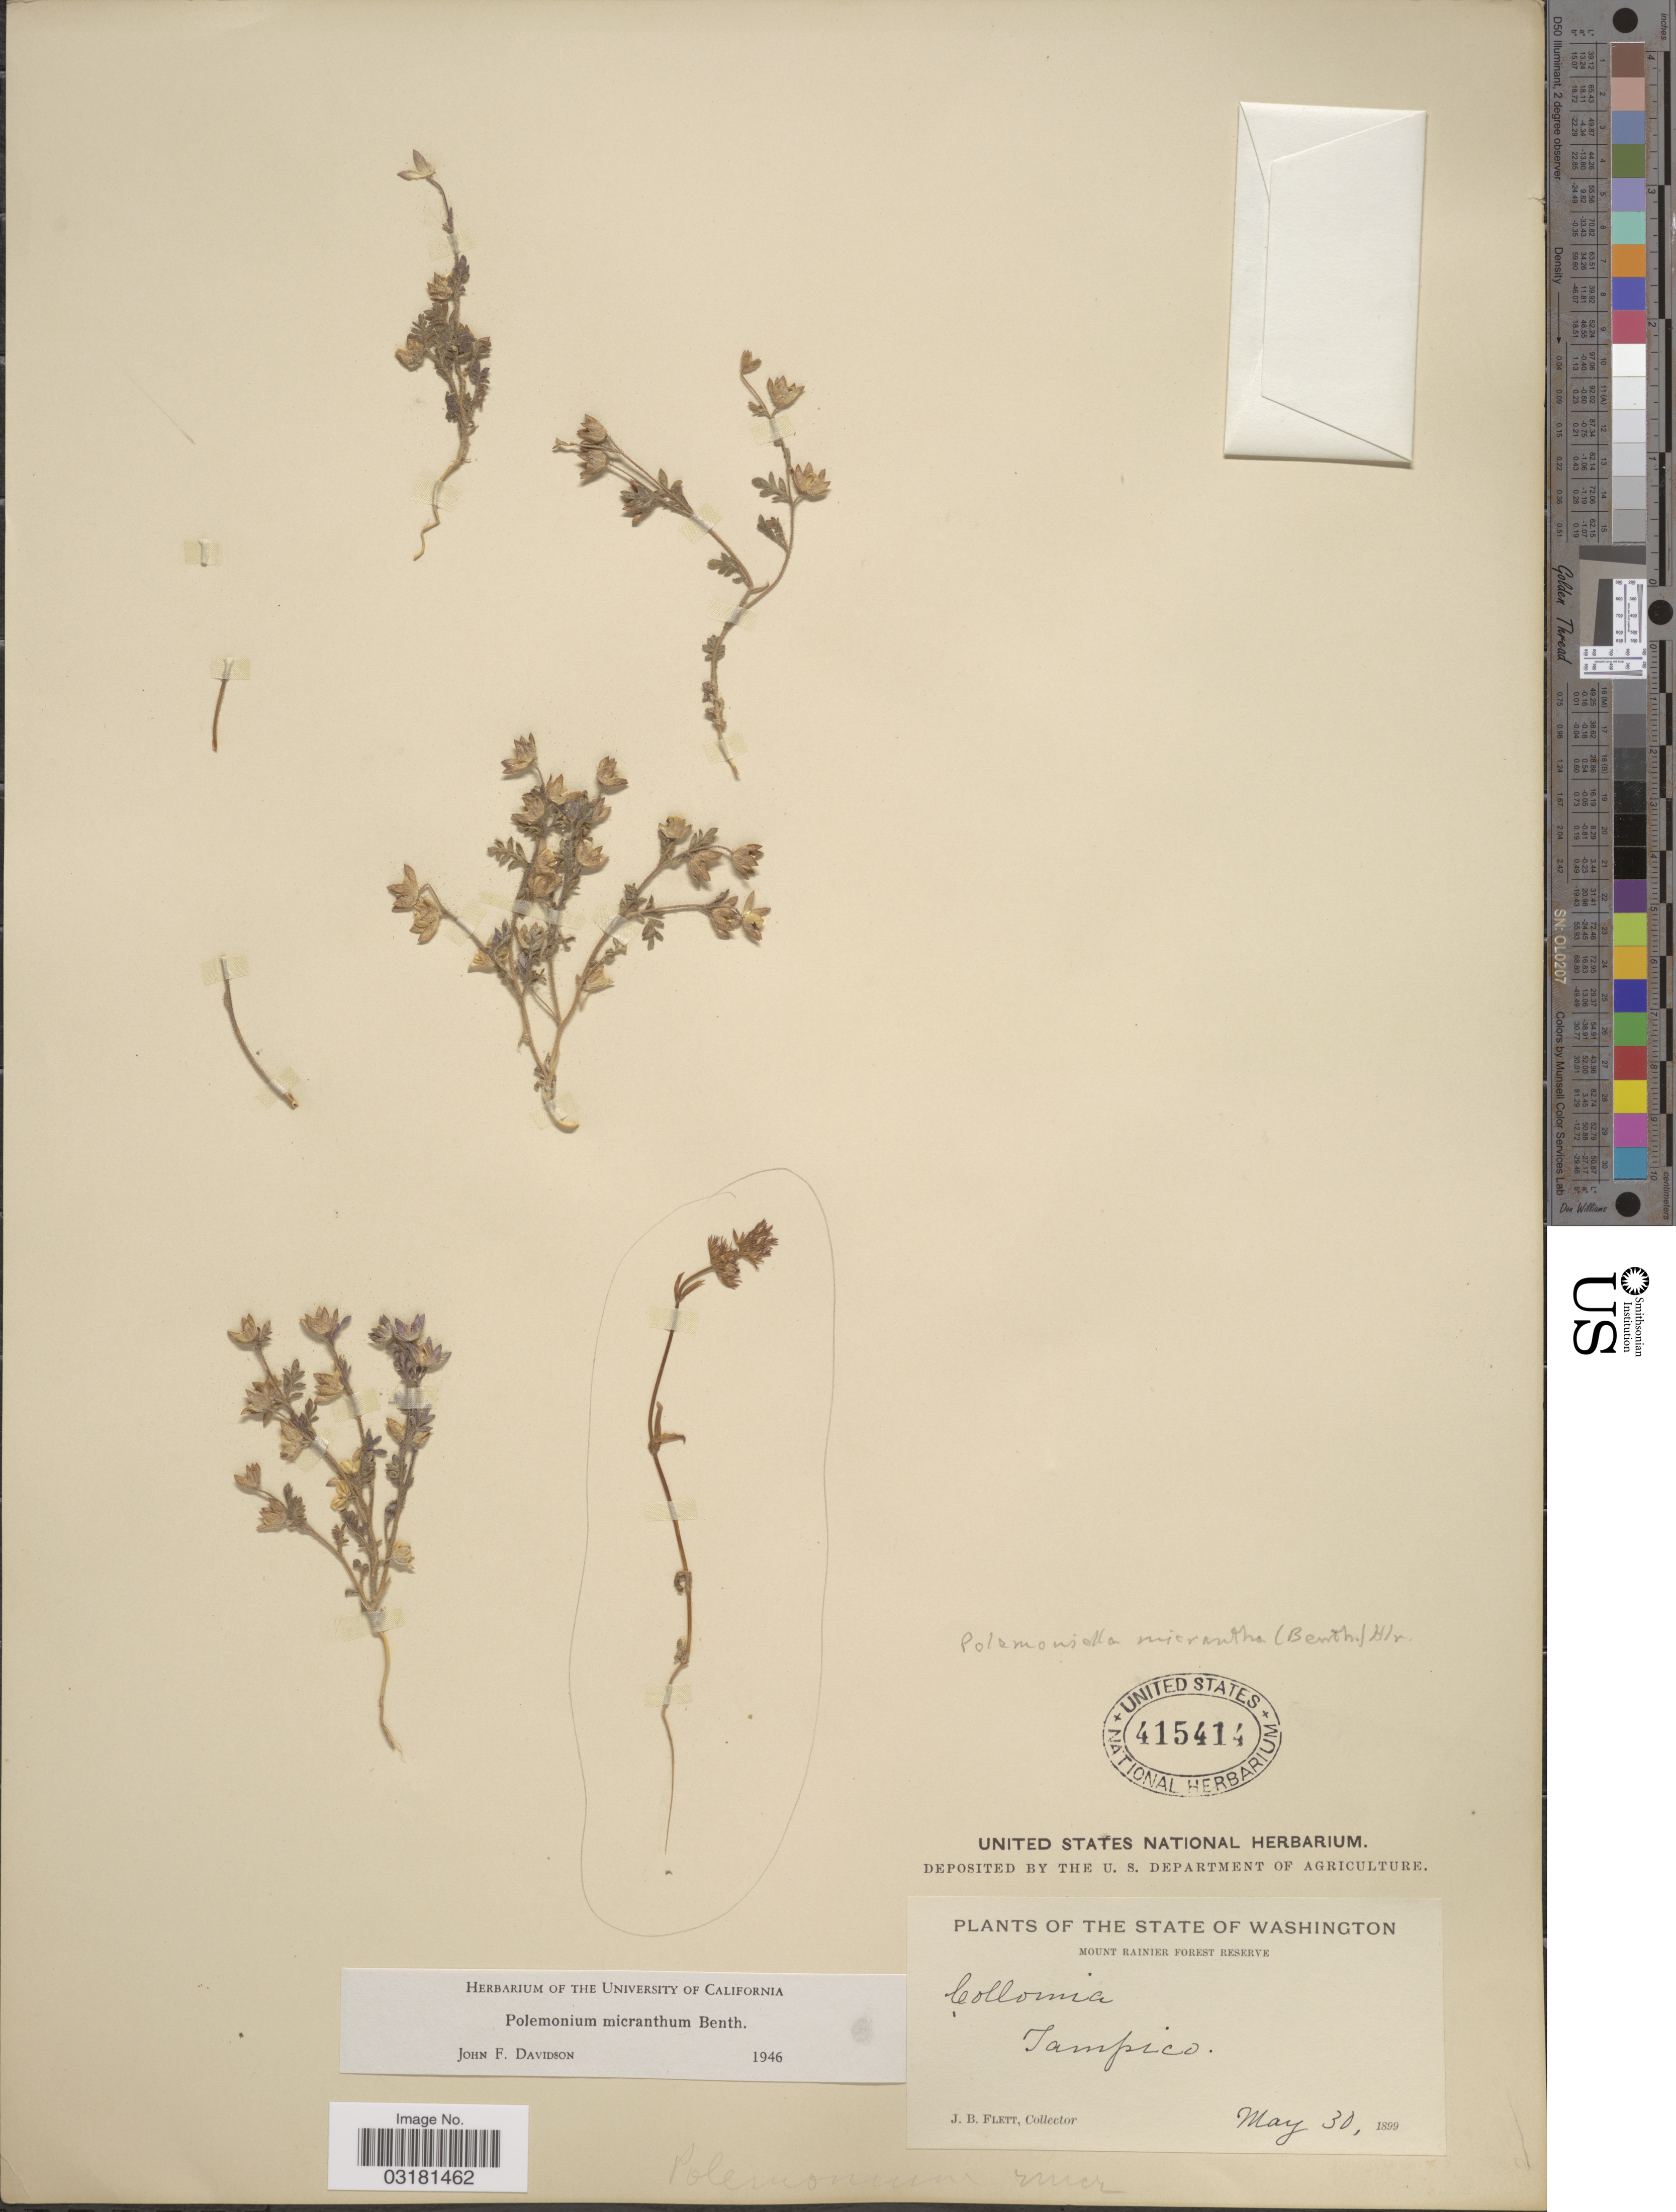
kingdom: Plantae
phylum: Tracheophyta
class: Magnoliopsida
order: Ericales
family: Polemoniaceae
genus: Polemonium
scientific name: Polemonium micranthum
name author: Benth.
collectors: J. Flett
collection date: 1899-05-30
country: United States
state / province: Washington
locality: Mount Rainier Forest Reserve. Tampico.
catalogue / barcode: US 415414